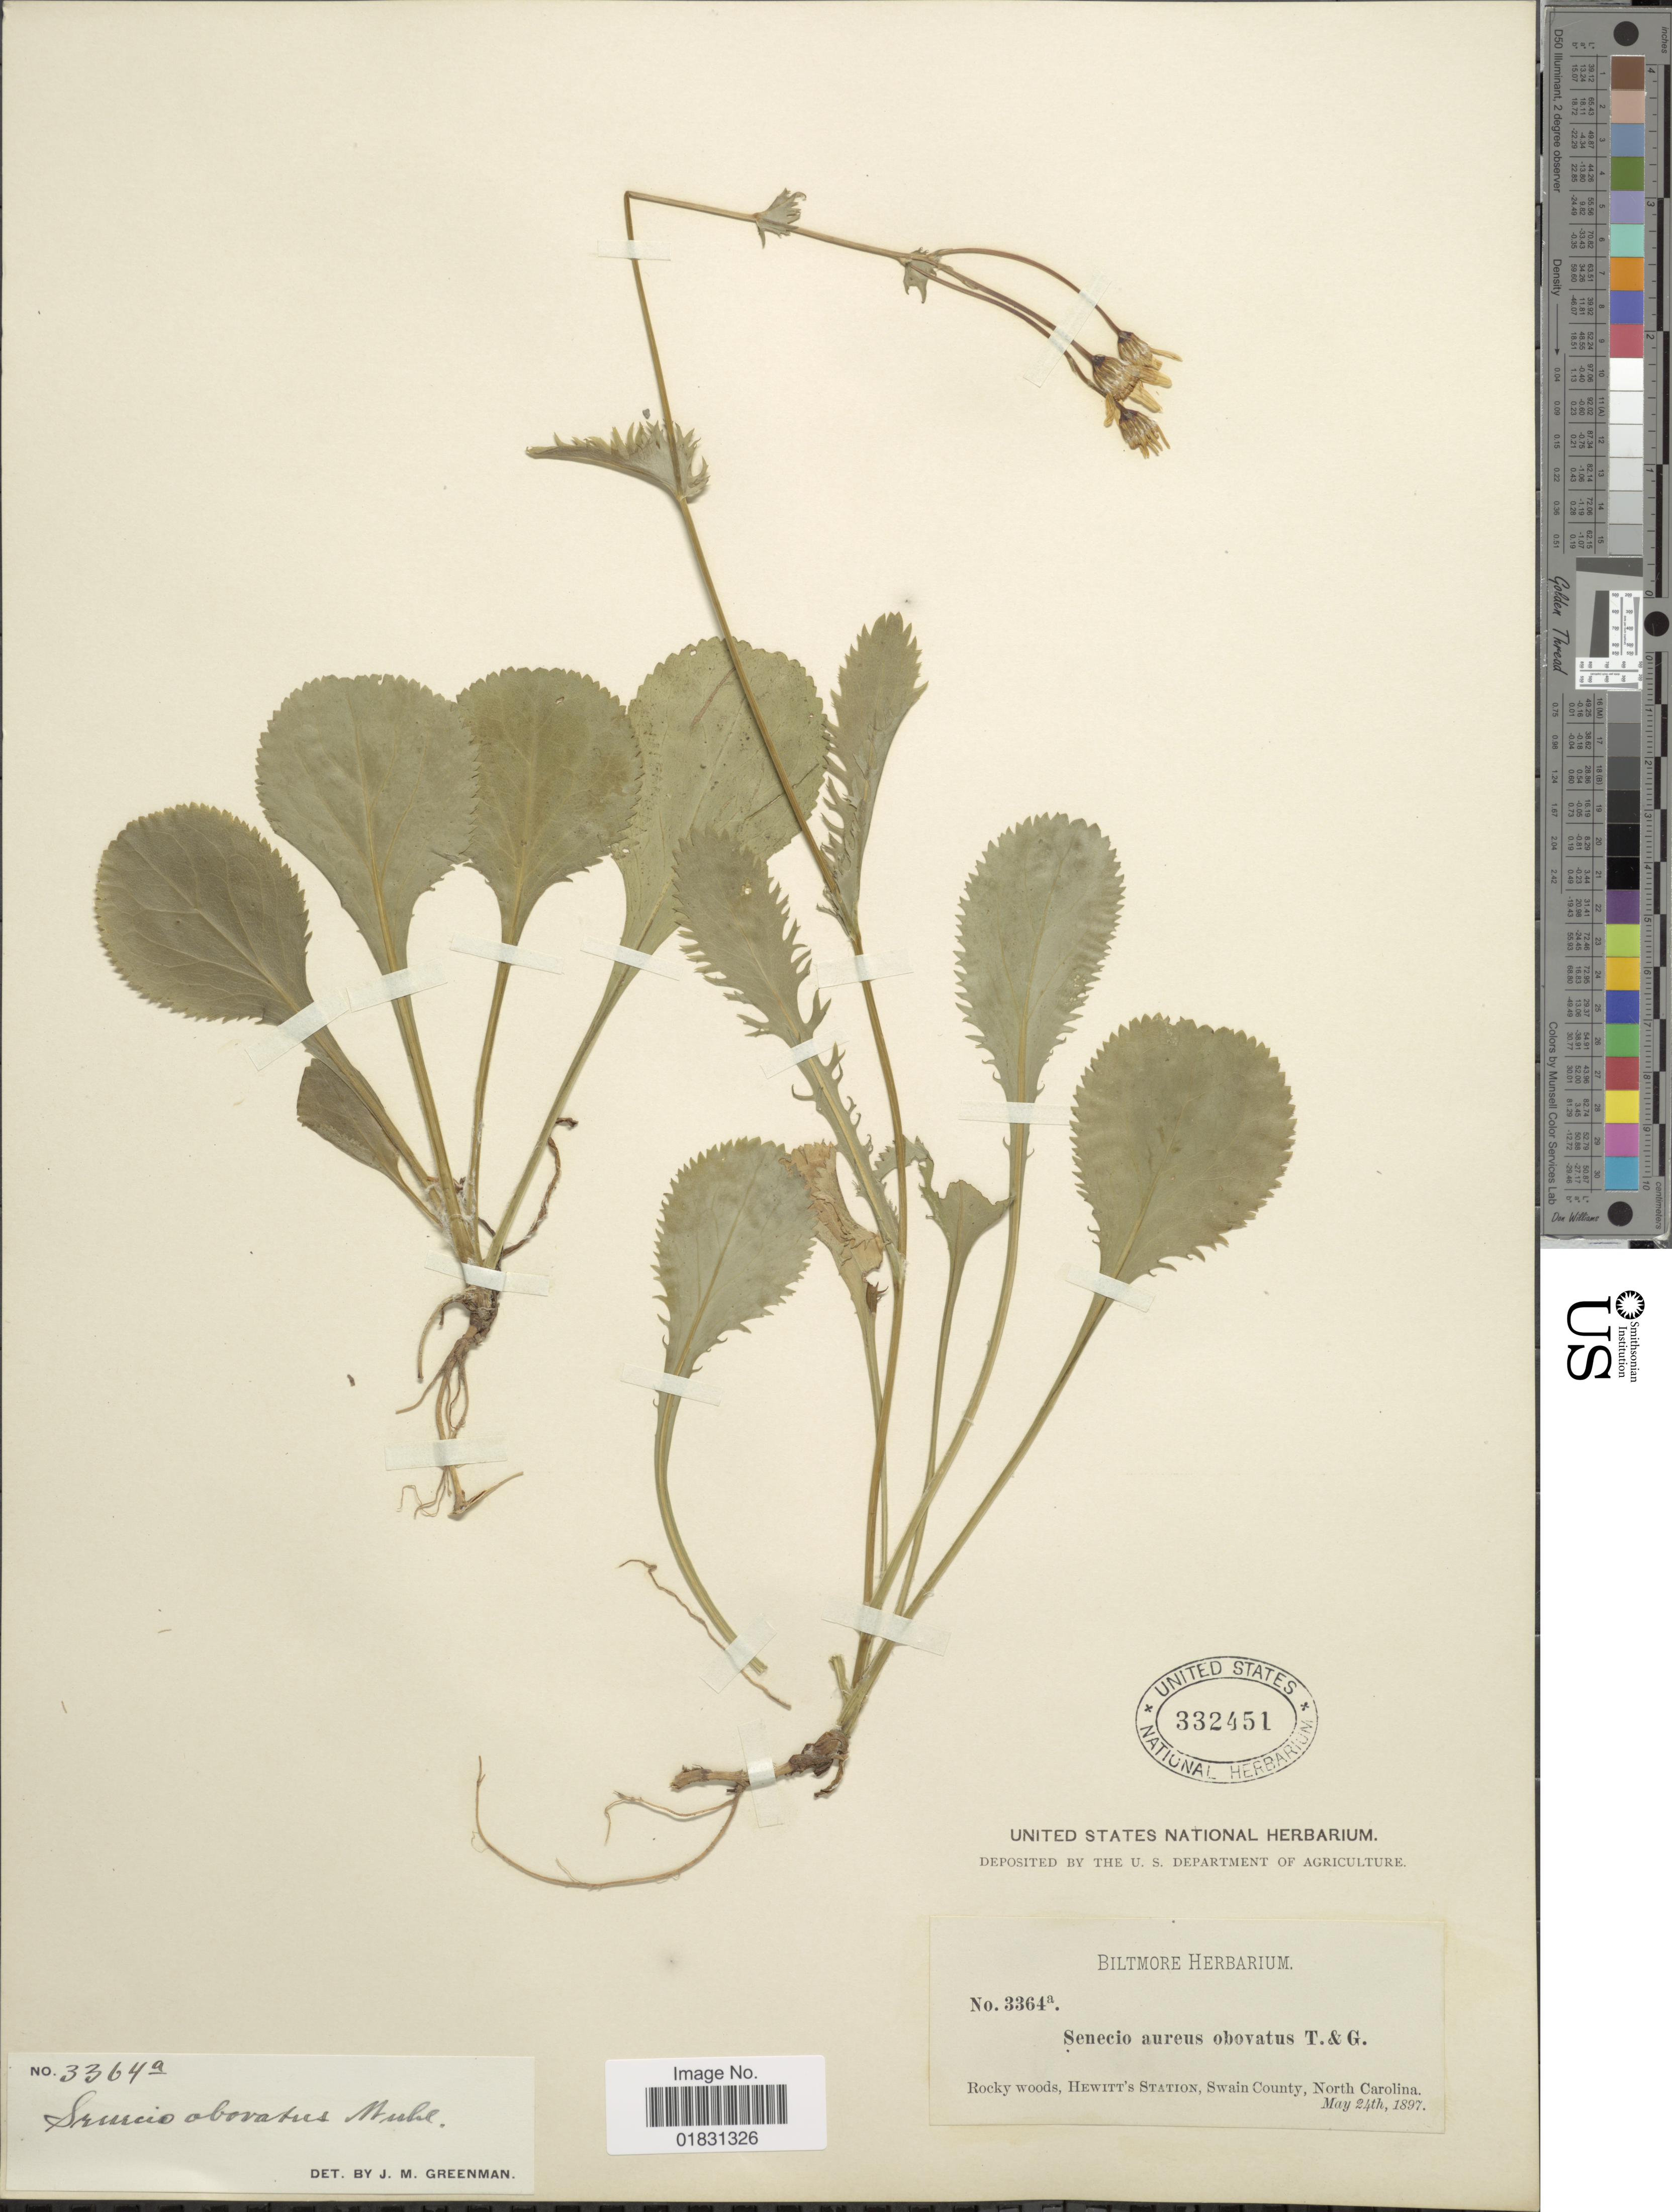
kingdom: Plantae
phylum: Tracheophyta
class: Magnoliopsida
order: Asterales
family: Asteraceae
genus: Packera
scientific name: Packera obovata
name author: (Muhl. ex Willd.) W.A. Weber & Á. Löve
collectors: ex herb. Biltmore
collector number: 3364a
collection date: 1897-05-24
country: United States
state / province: North Carolina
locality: Rocky woods, Hewitt's Station, Swain County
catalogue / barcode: US 332451